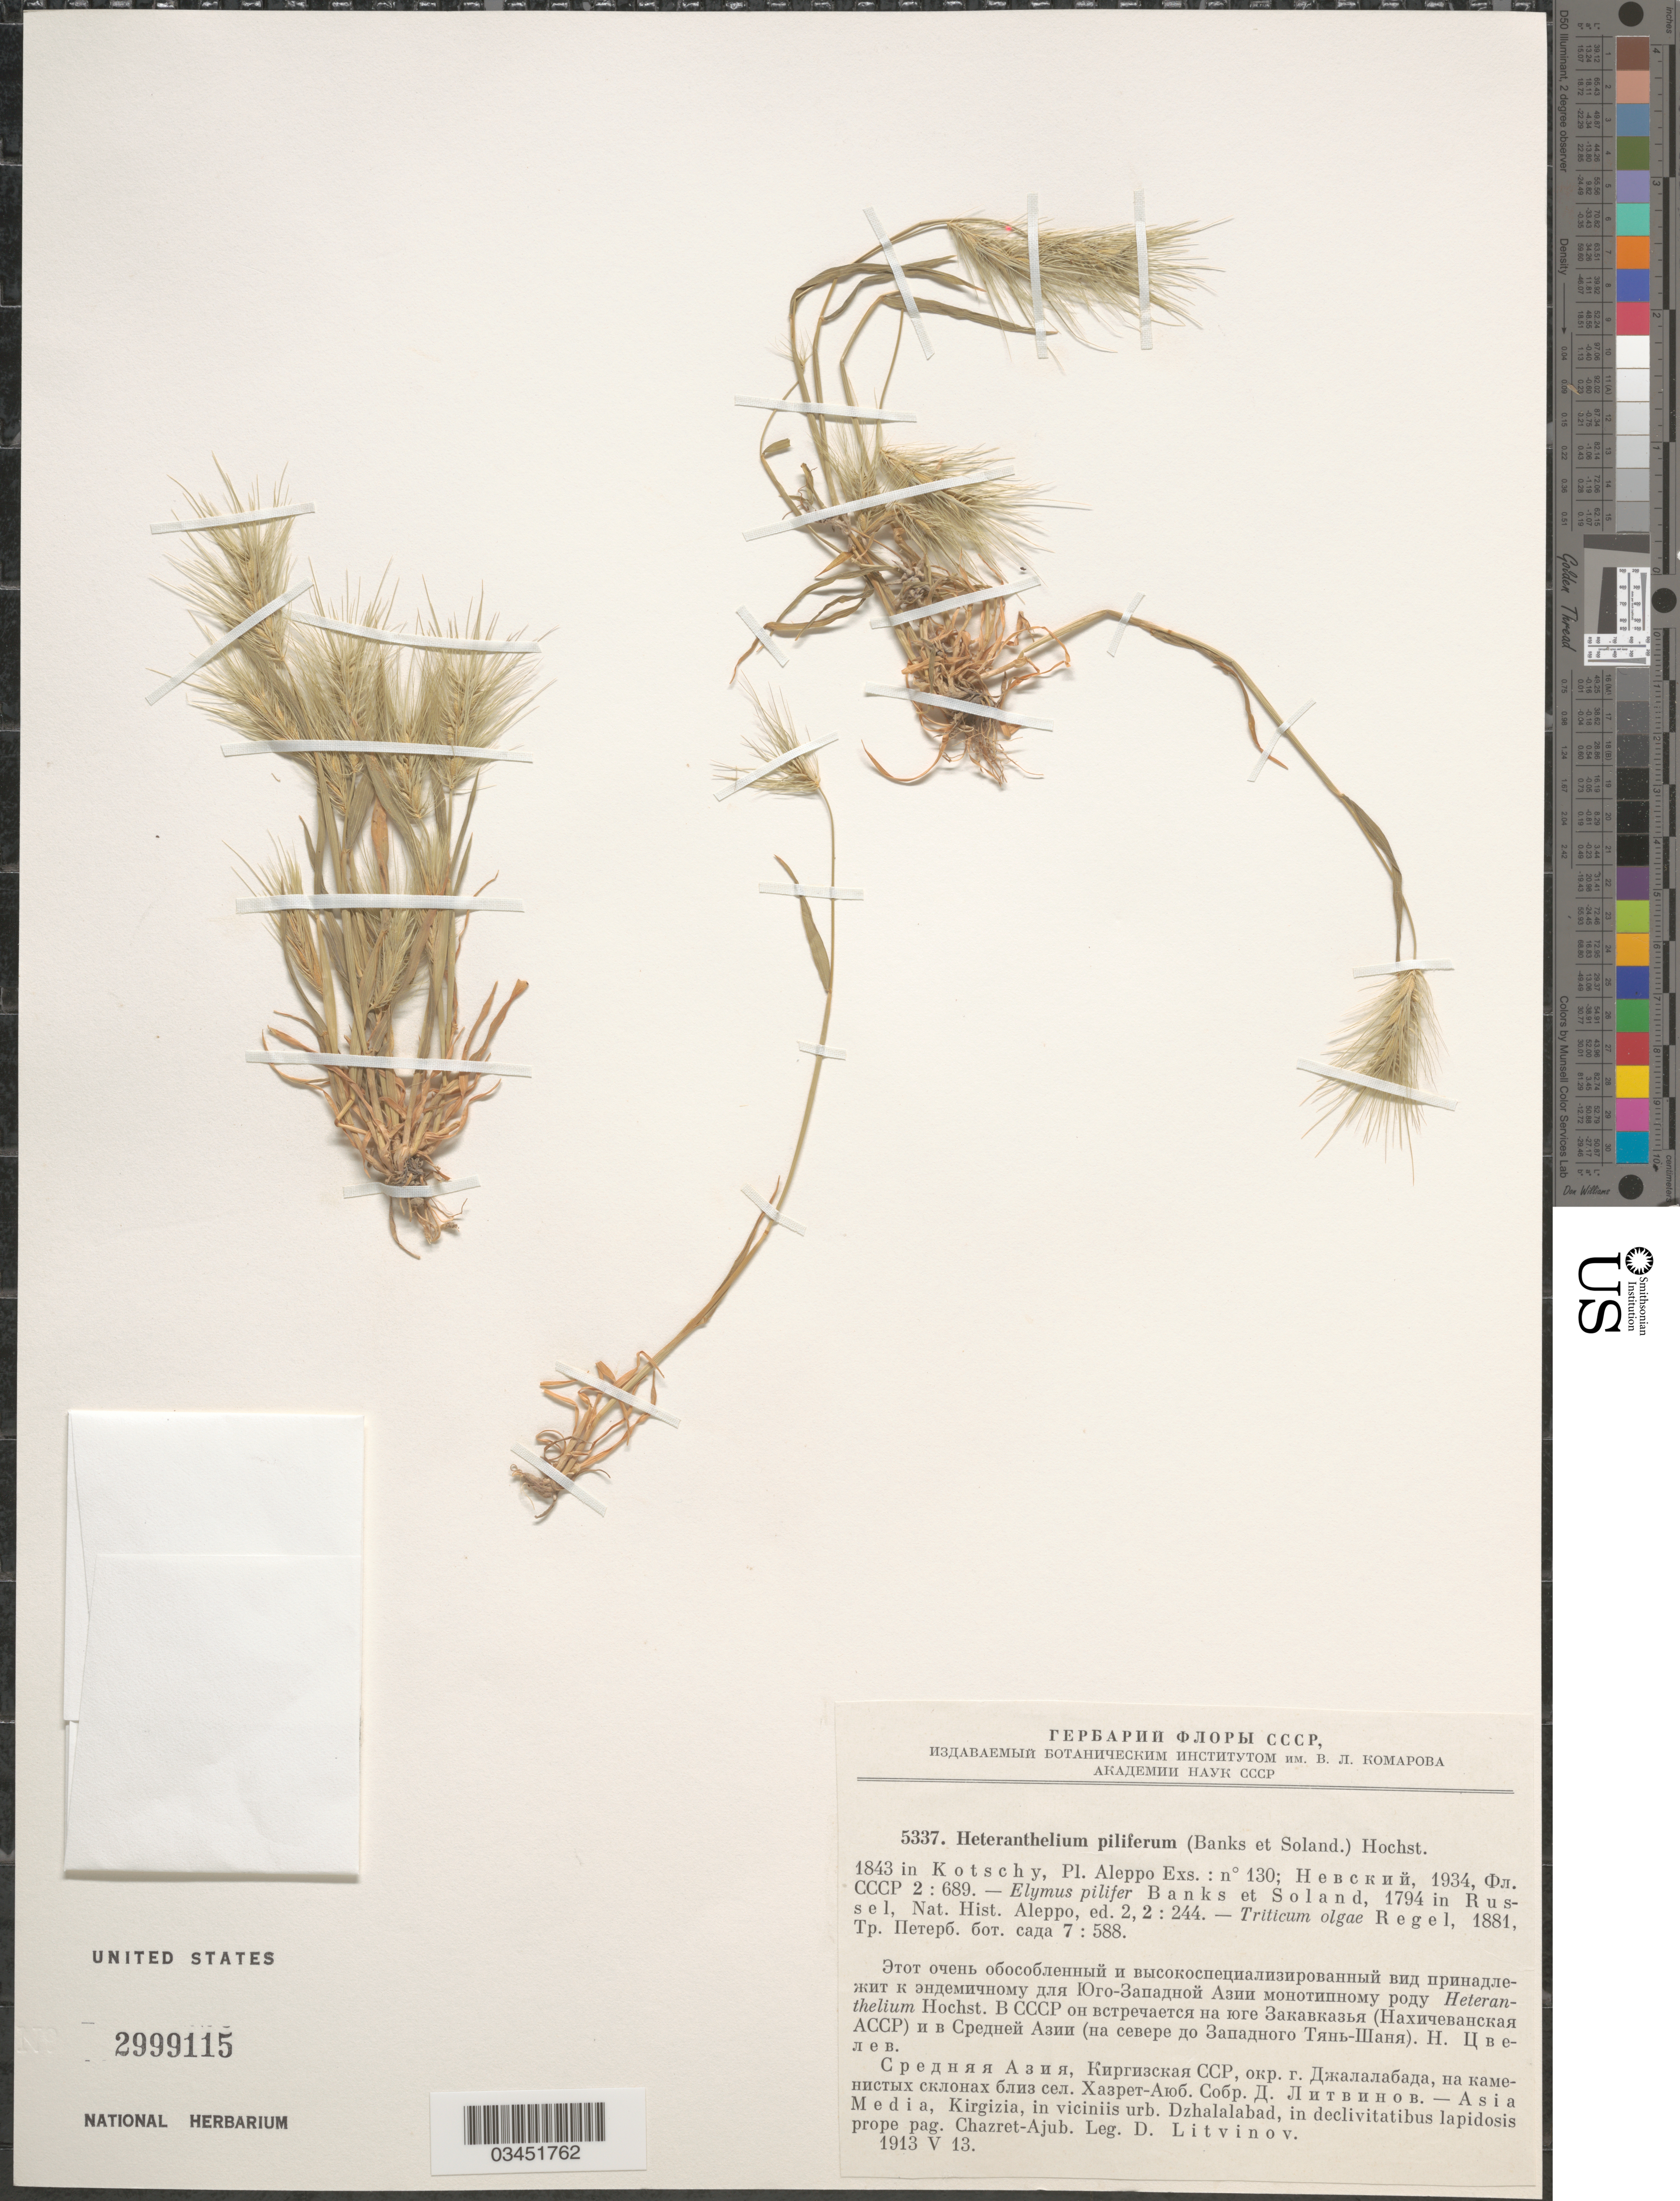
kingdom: Plantae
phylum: Tracheophyta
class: Liliopsida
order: Poales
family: Poaceae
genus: Heteranthelium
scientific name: Heteranthelium piliferum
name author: (Sol.) Hochst.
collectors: D. Litvinov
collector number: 5337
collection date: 1913-05-13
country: Kyrgyzstan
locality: Asia Media, Kirgizia, in viciniis urb. Dzhalalabad, in declivitatibus lapidosis prope pag. Chazret-Ajub.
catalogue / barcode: US 2999115